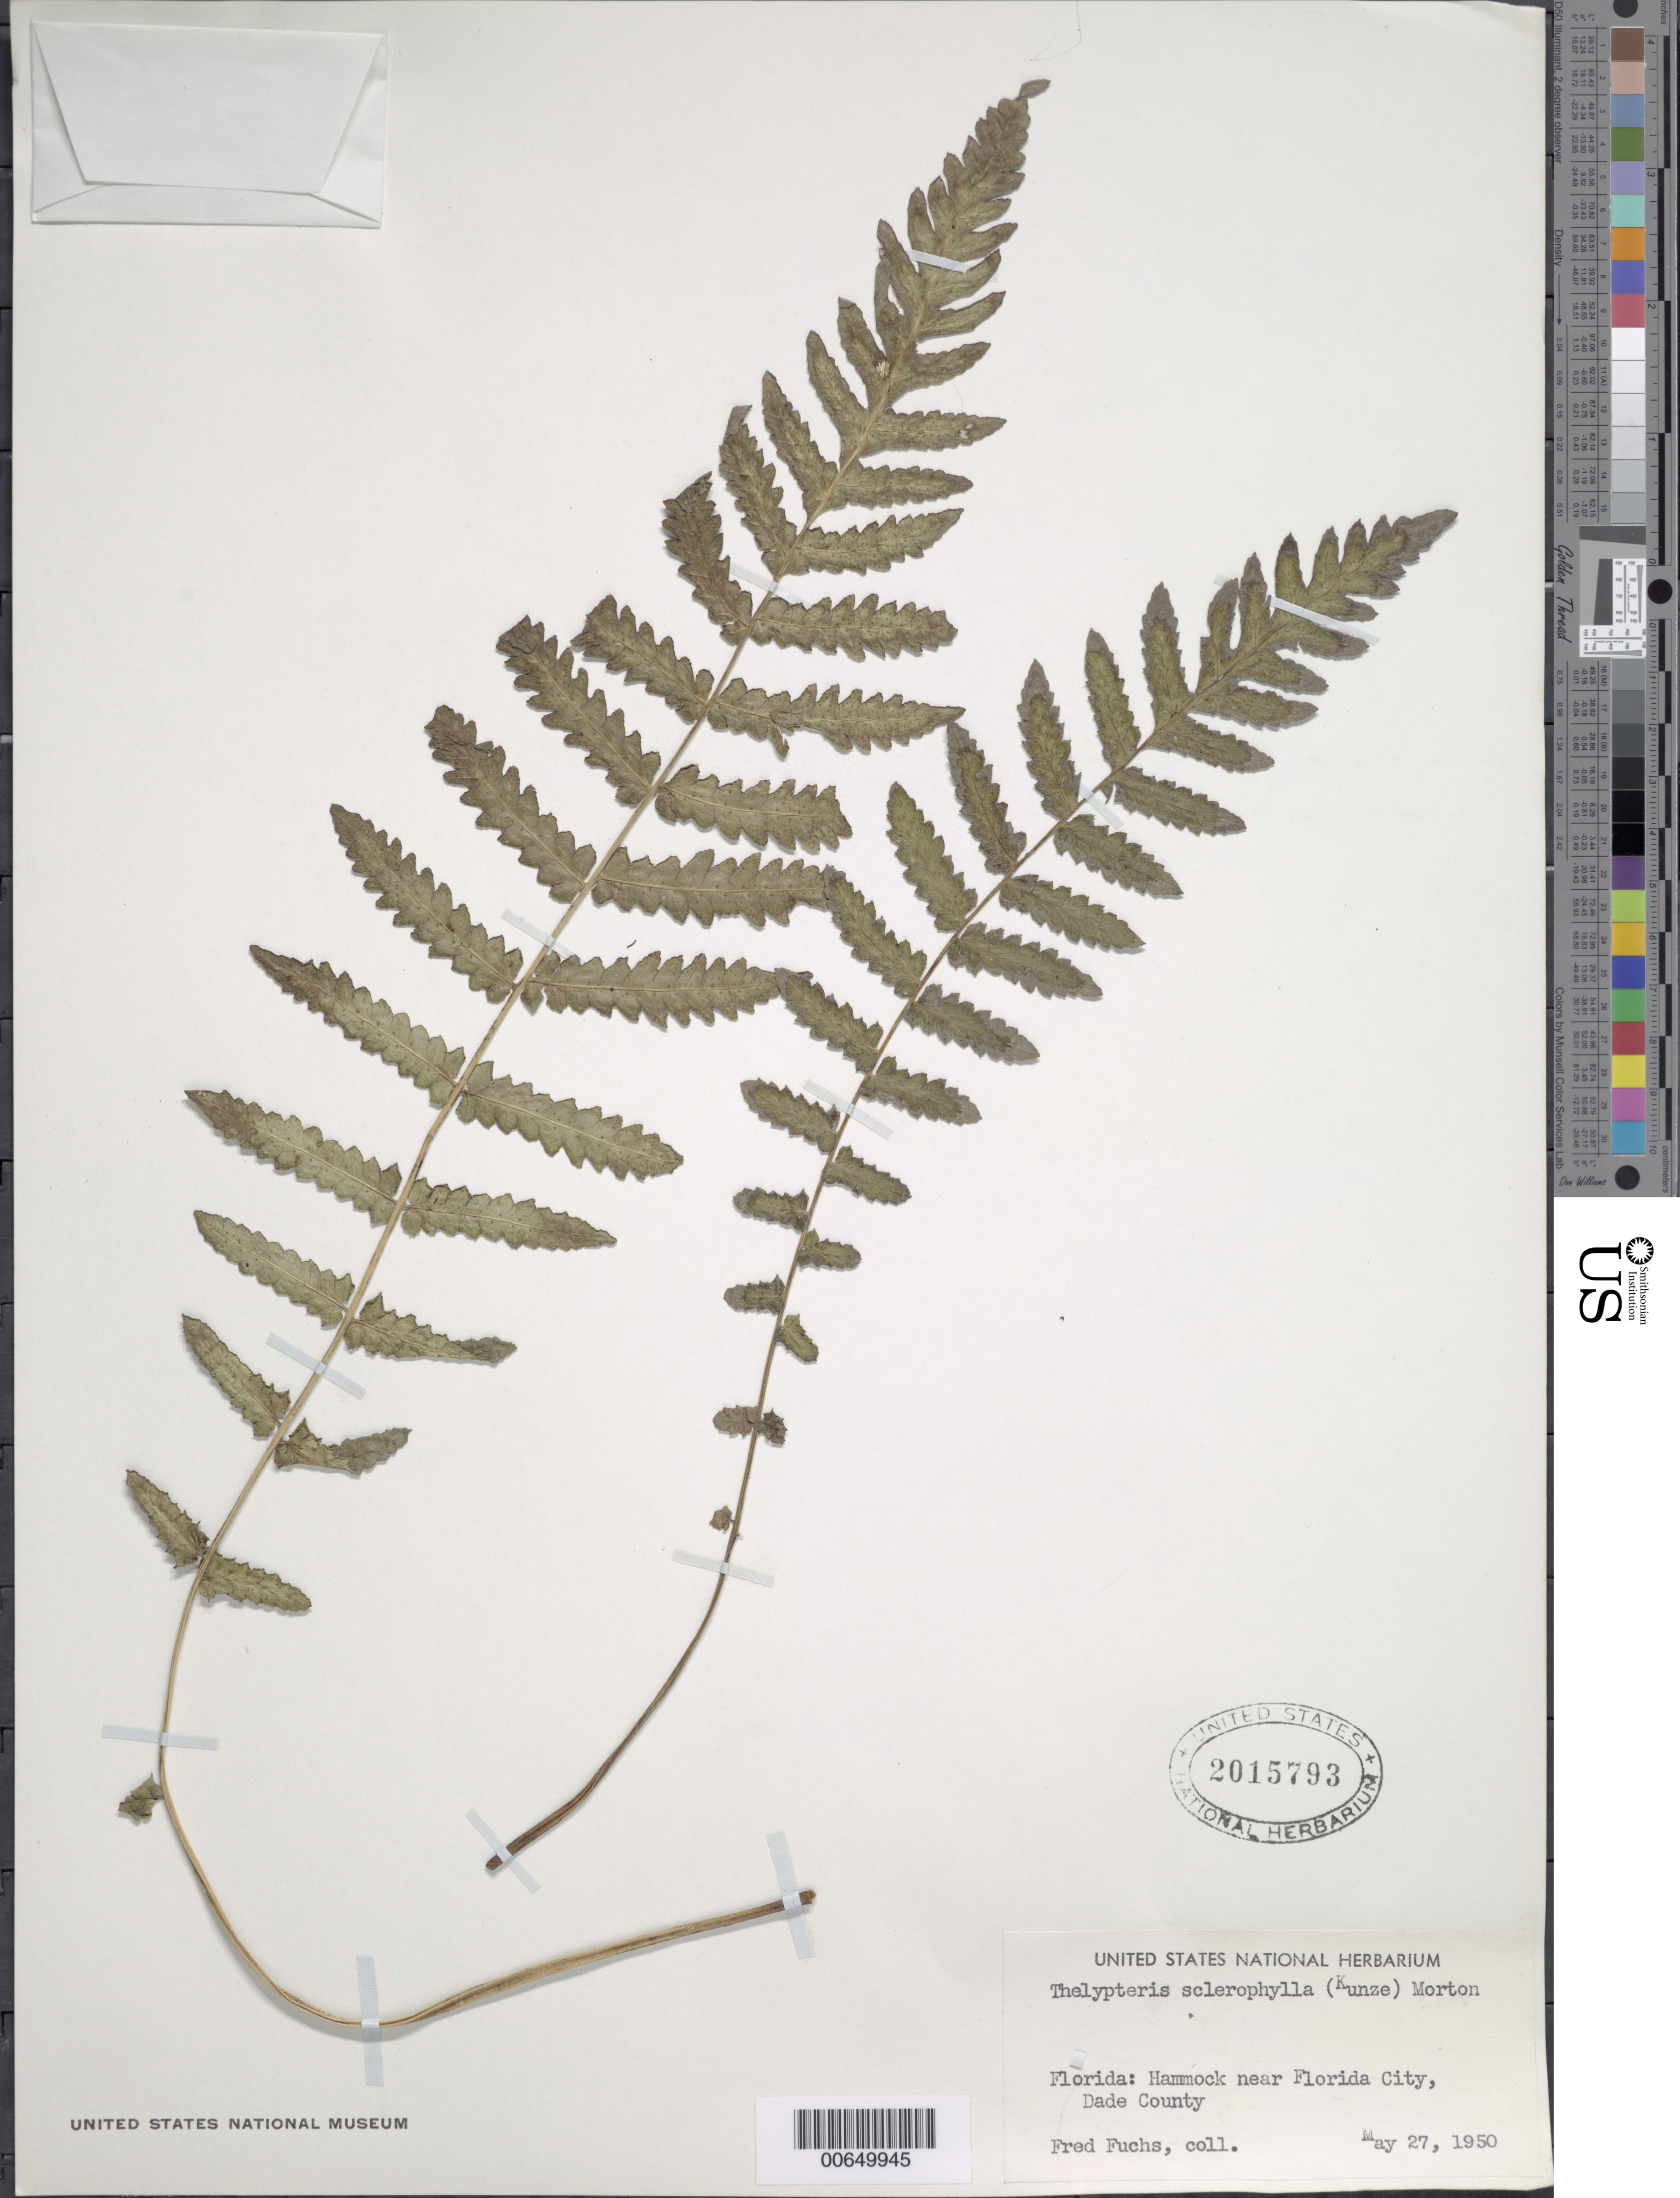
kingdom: Plantae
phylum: Tracheophyta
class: Polypodiopsida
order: Polypodiales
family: Thelypteridaceae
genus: Goniopteris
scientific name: Goniopteris sclerophylla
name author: (Poepp.) C.V. Morton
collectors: F. Fuchs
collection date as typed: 25 May 1950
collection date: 1950-05-25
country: United States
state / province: Florida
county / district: Dade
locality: Hammock near Florida City.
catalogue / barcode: US 2015793